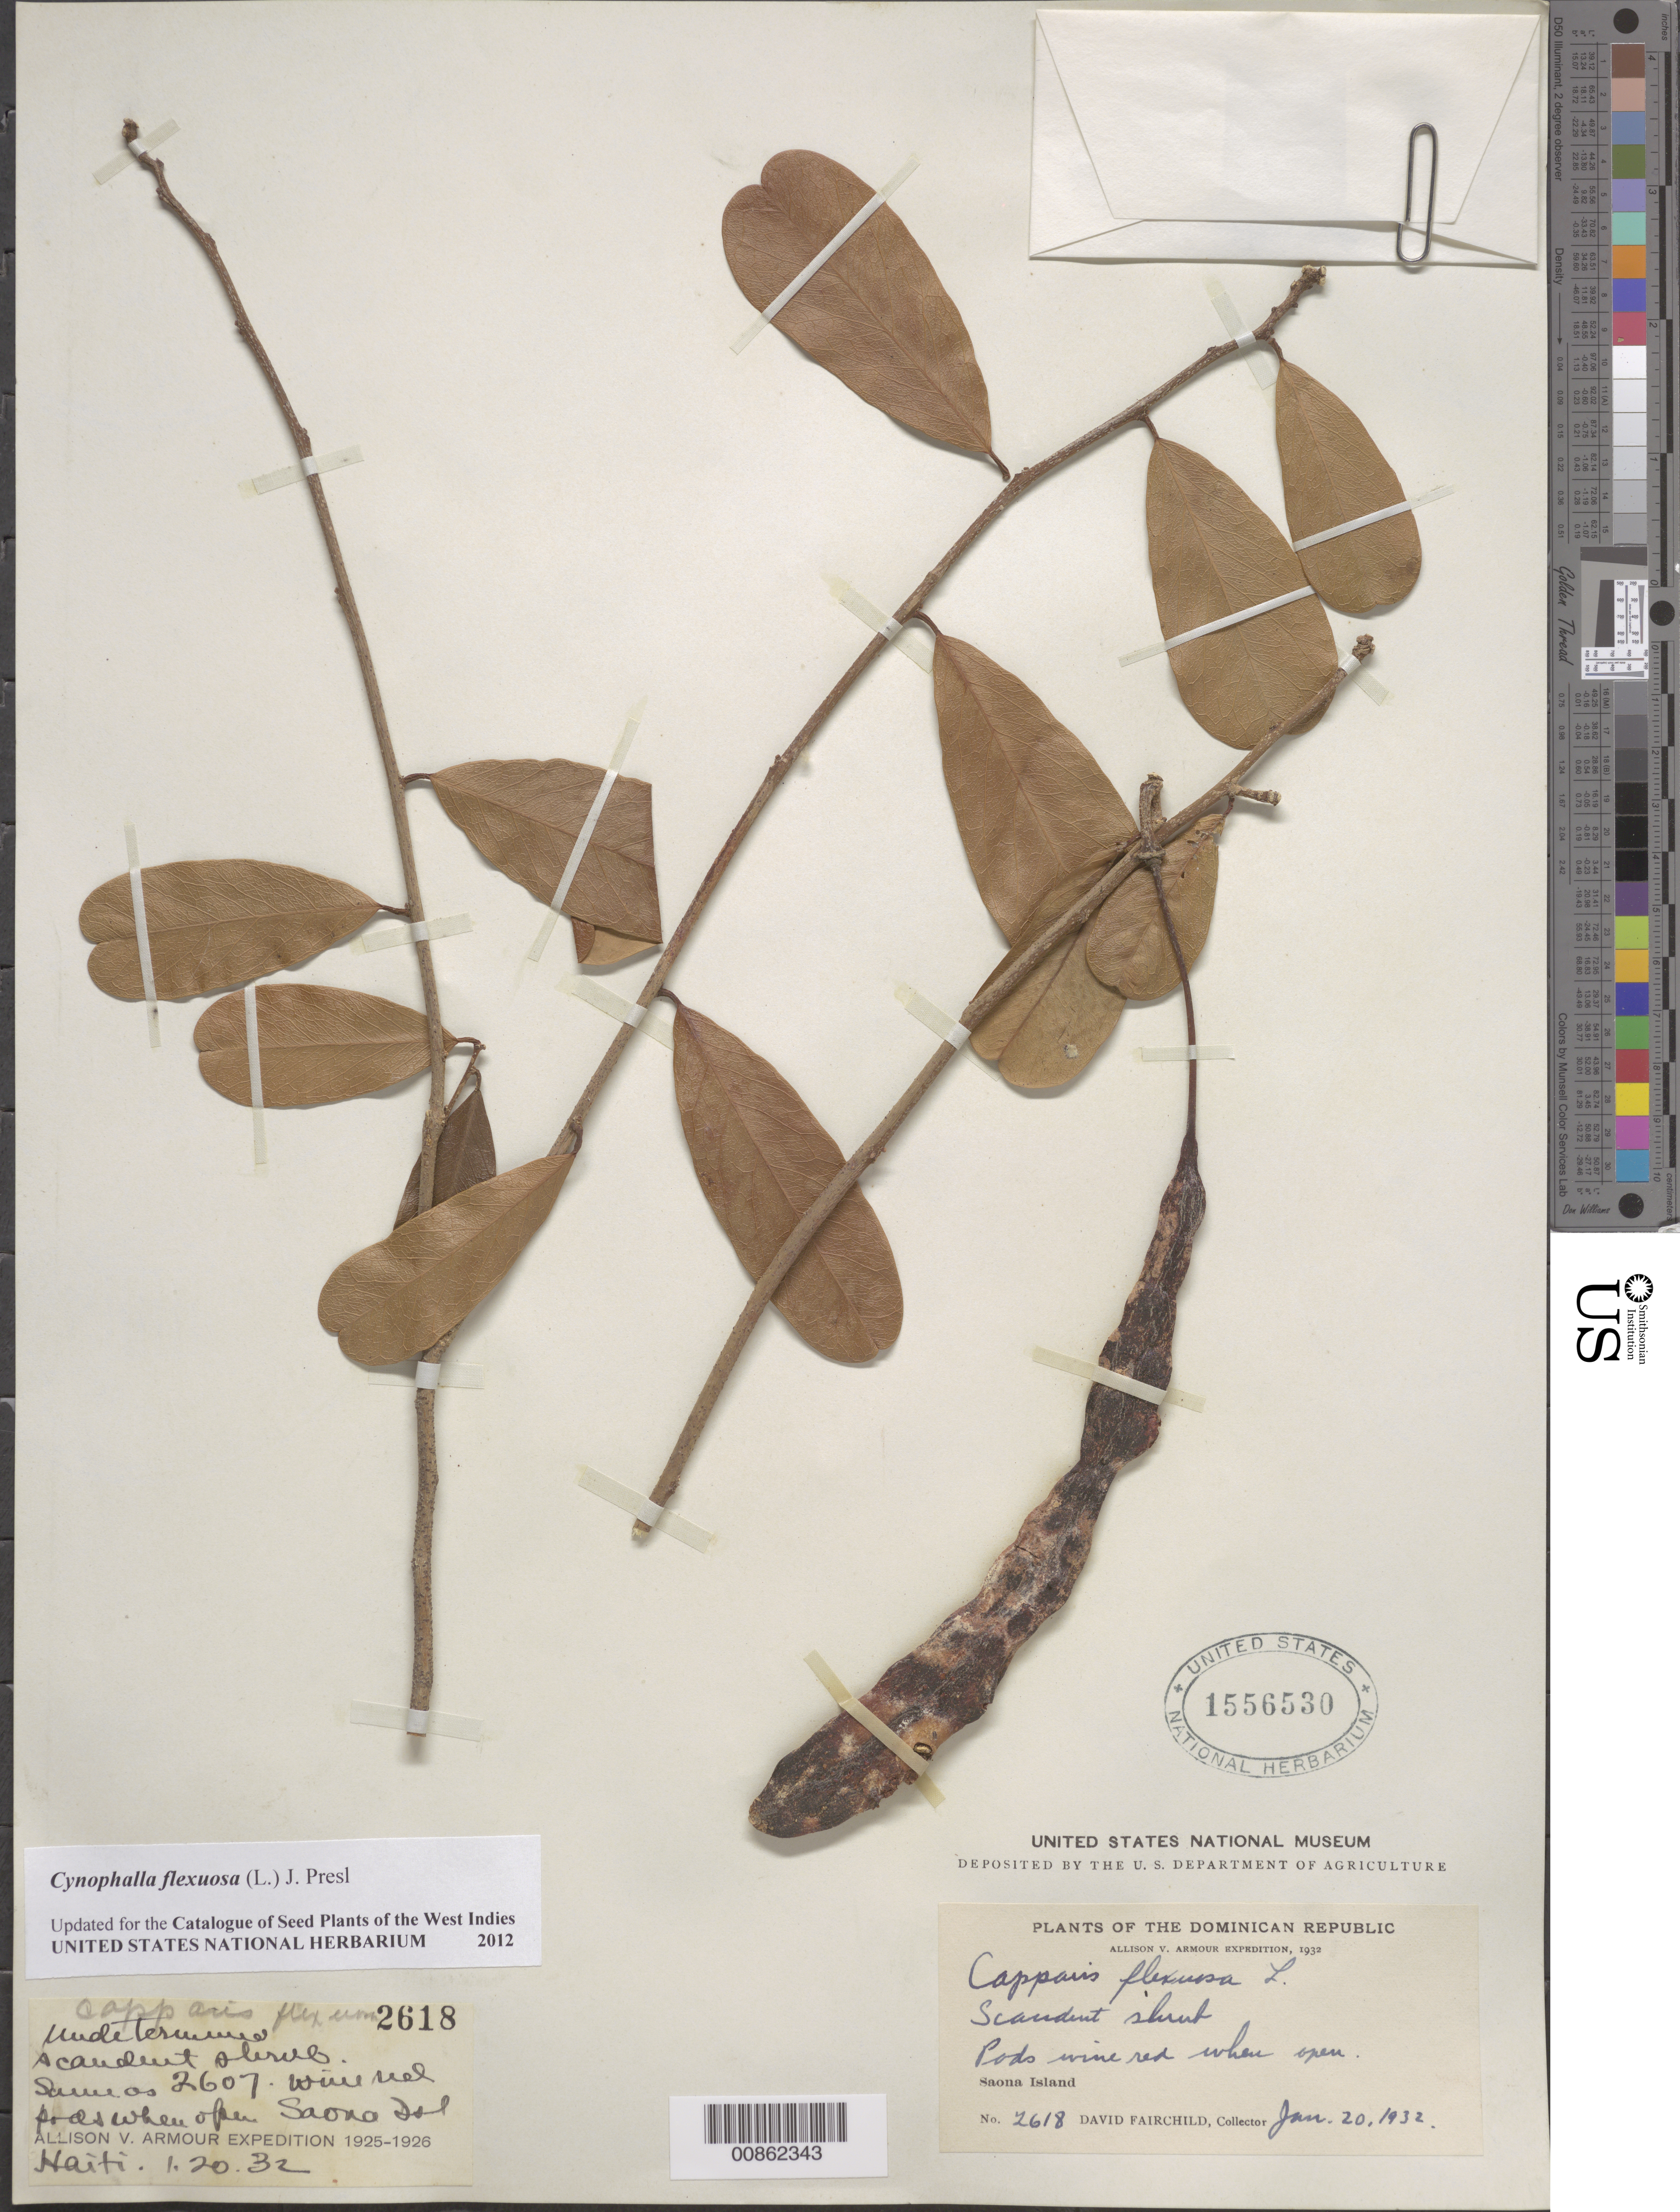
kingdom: Plantae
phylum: Tracheophyta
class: Magnoliopsida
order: Brassicales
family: Capparaceae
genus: Cynophalla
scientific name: Cynophalla flexuosa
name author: (L.) J. Presl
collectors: D. Fairchild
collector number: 2618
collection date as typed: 20 Jan 1932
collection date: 1932-01-20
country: Dominican Republic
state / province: La Romana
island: Isla Saona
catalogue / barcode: US 1556530